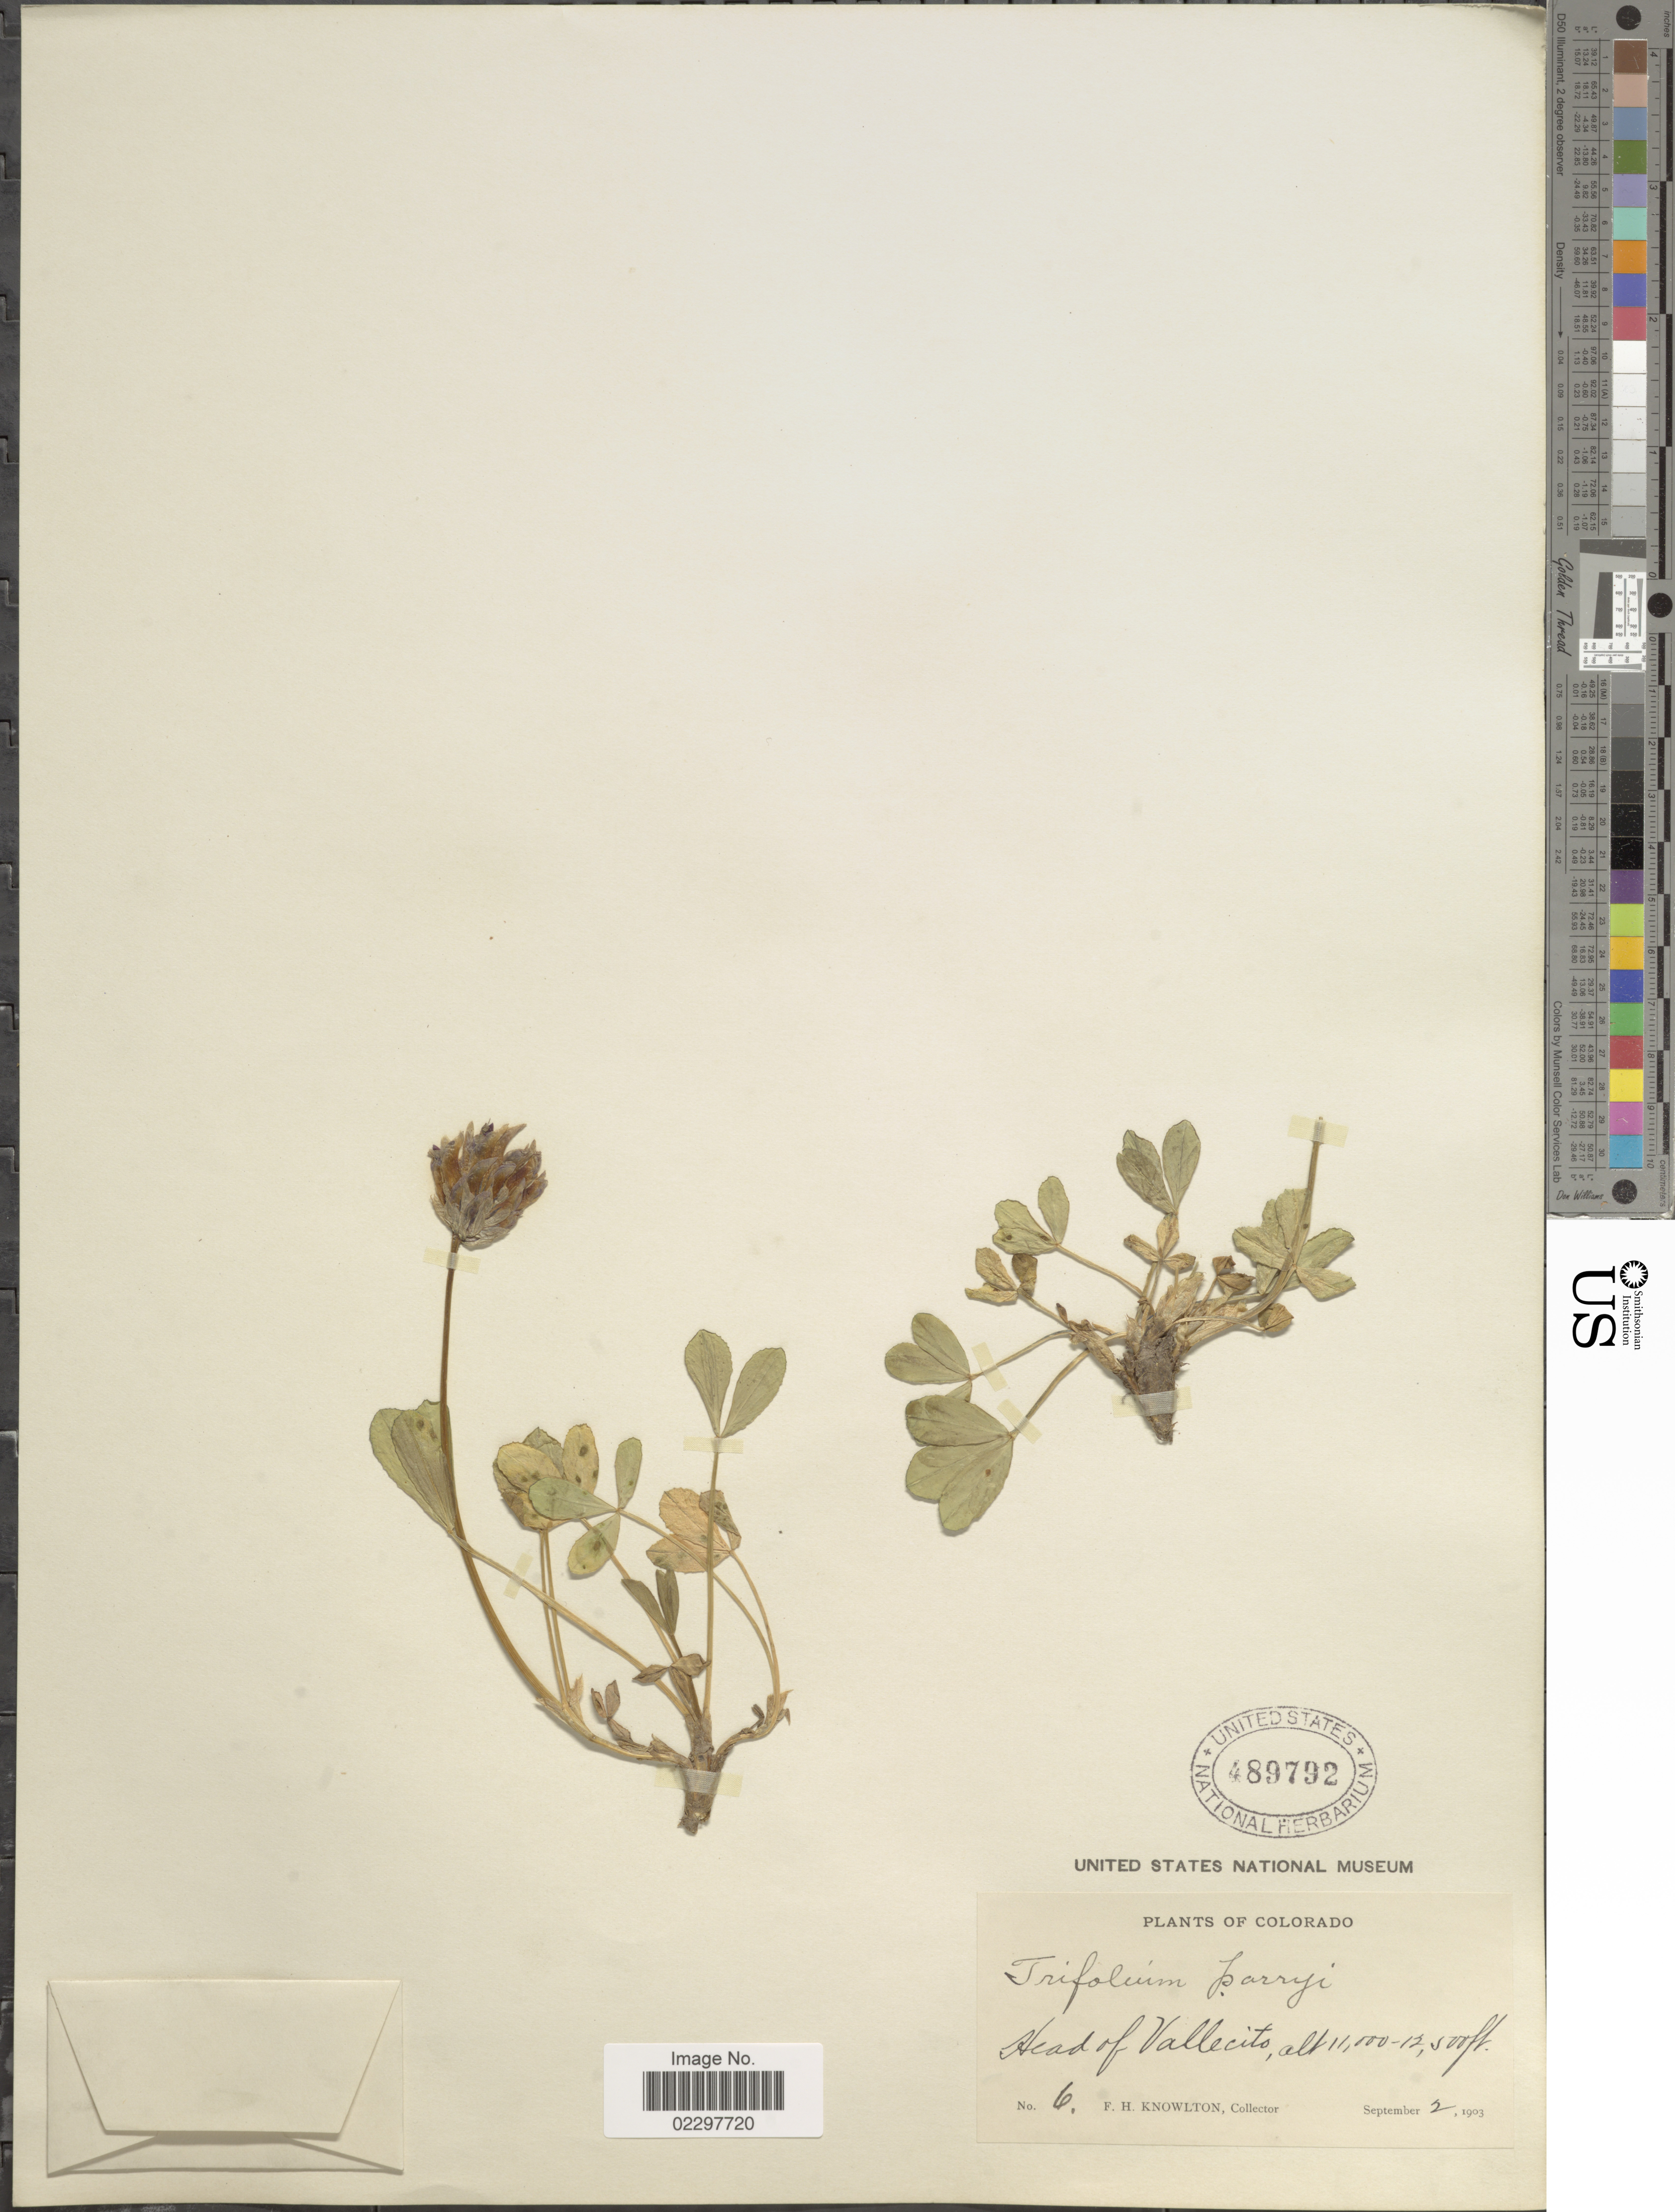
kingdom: Plantae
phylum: Tracheophyta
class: Magnoliopsida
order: Fabales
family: Fabaceae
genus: Trifolium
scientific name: Trifolium parryi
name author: A. Gray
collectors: F. H. Knowlton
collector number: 6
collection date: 1903-09-02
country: United States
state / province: Colorado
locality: Head of Vallecito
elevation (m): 3353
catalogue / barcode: US 489792